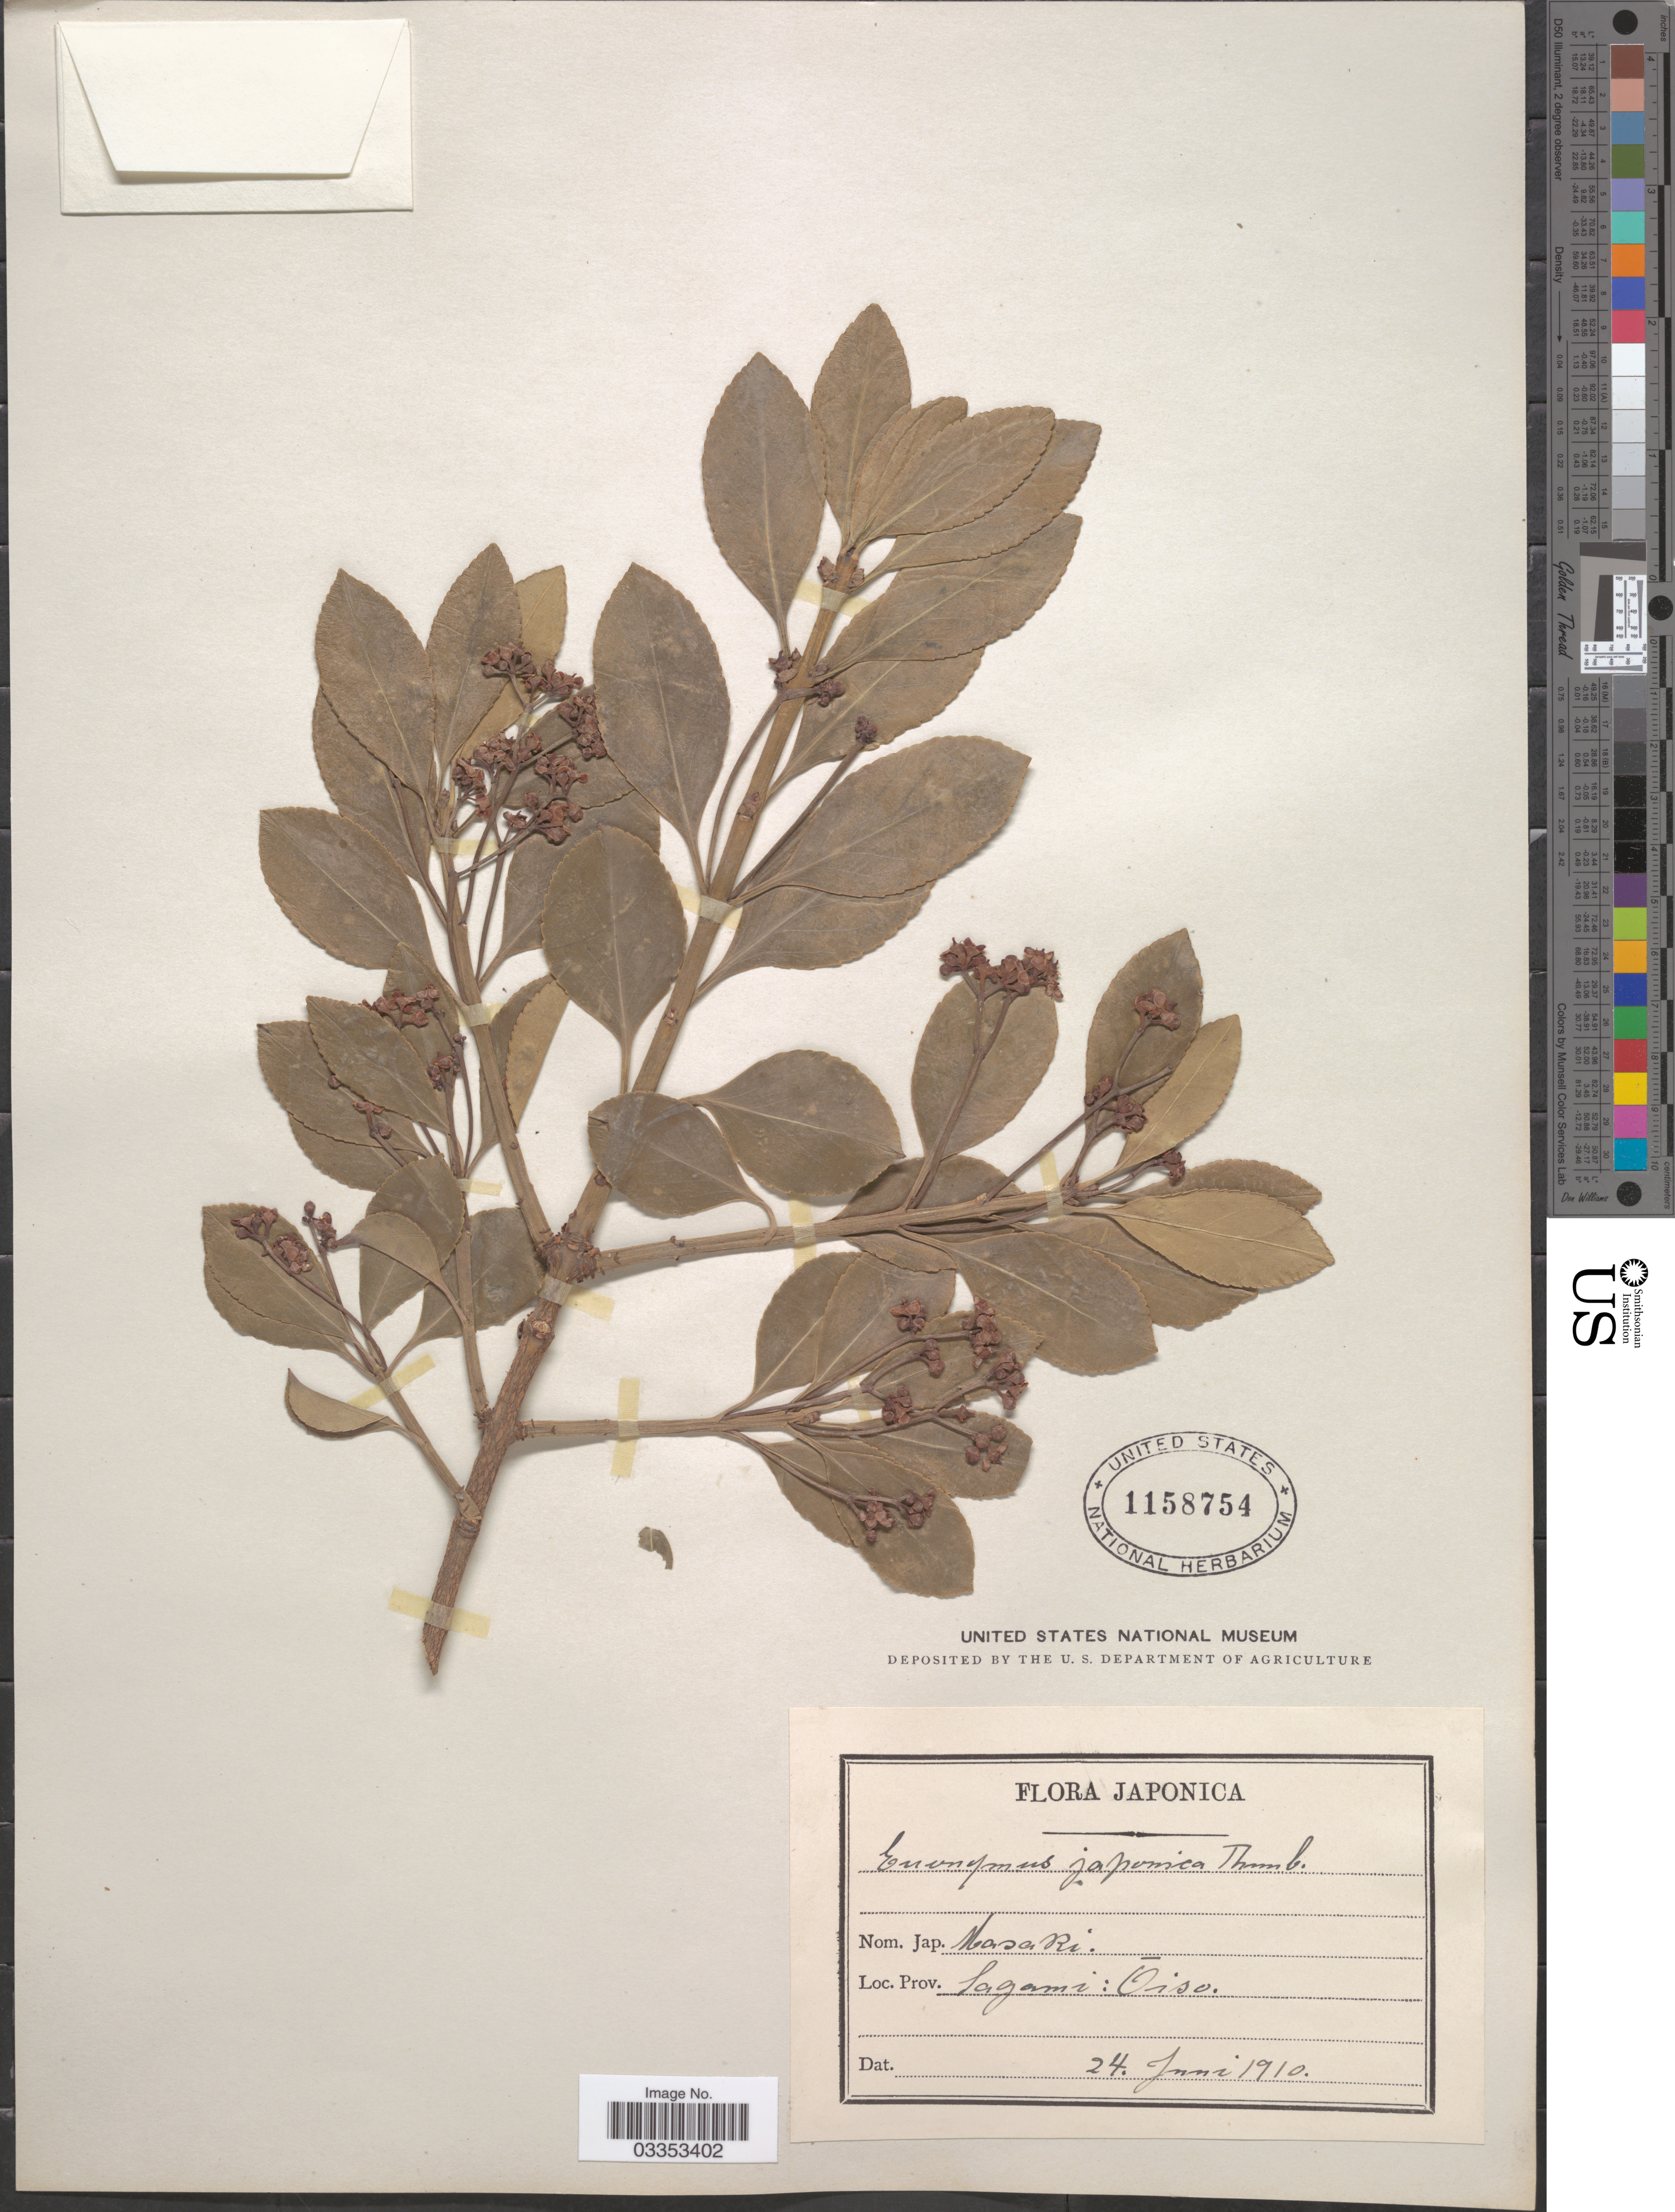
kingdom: Plantae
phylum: Tracheophyta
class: Magnoliopsida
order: Celastrales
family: Celastraceae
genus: Euonymus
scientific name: Euonymus japonicus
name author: Thunb.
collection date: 1910-06-24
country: Japan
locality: Prov. Sagami: Ōiso.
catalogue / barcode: US 1158754